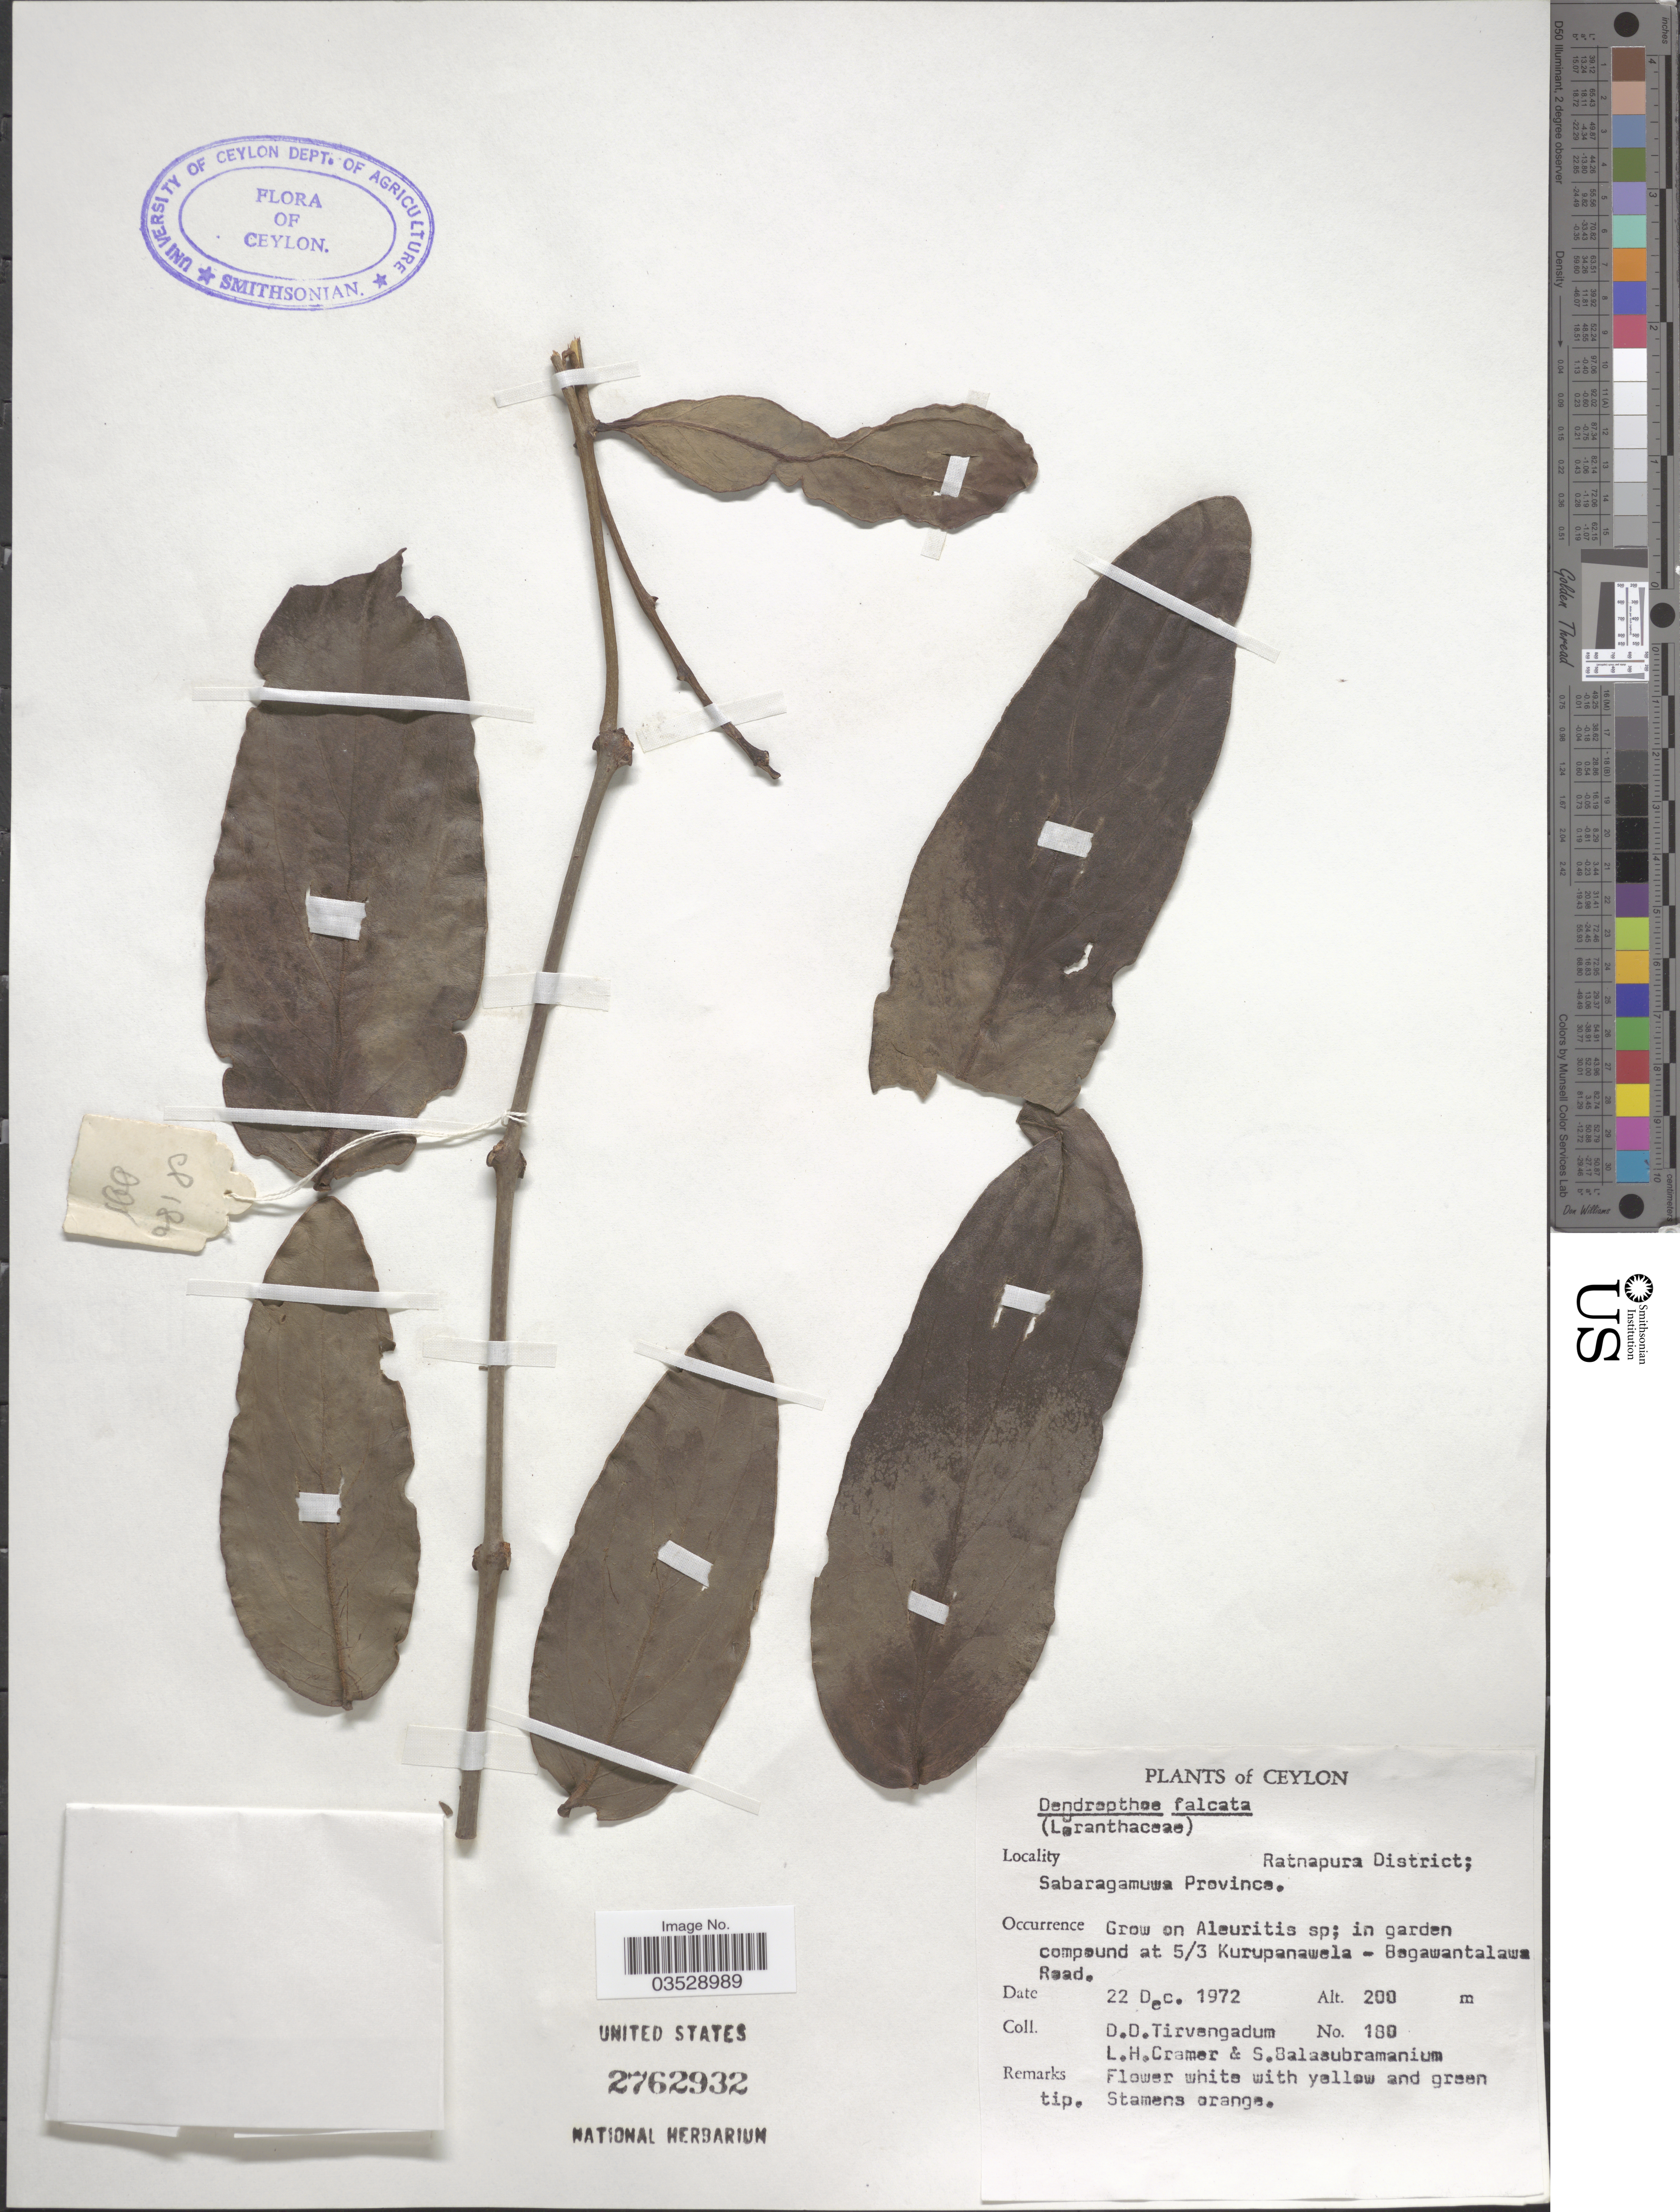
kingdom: Plantae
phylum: Tracheophyta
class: Magnoliopsida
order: Santalales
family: Loranthaceae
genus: Dendrophthoe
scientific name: Dendrophthoe falcata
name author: (L. f.) Ettingsh.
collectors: D. Tirvangadum, L. H. Cramer & S. Balasubramanium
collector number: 180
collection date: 1972-12-22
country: Sri Lanka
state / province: Sabaragamuwa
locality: Ceylon. Ratnapura District. In garden compound at 5/3 Kurupanawela - Bagawantalawa Road.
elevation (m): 200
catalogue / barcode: US 2762932